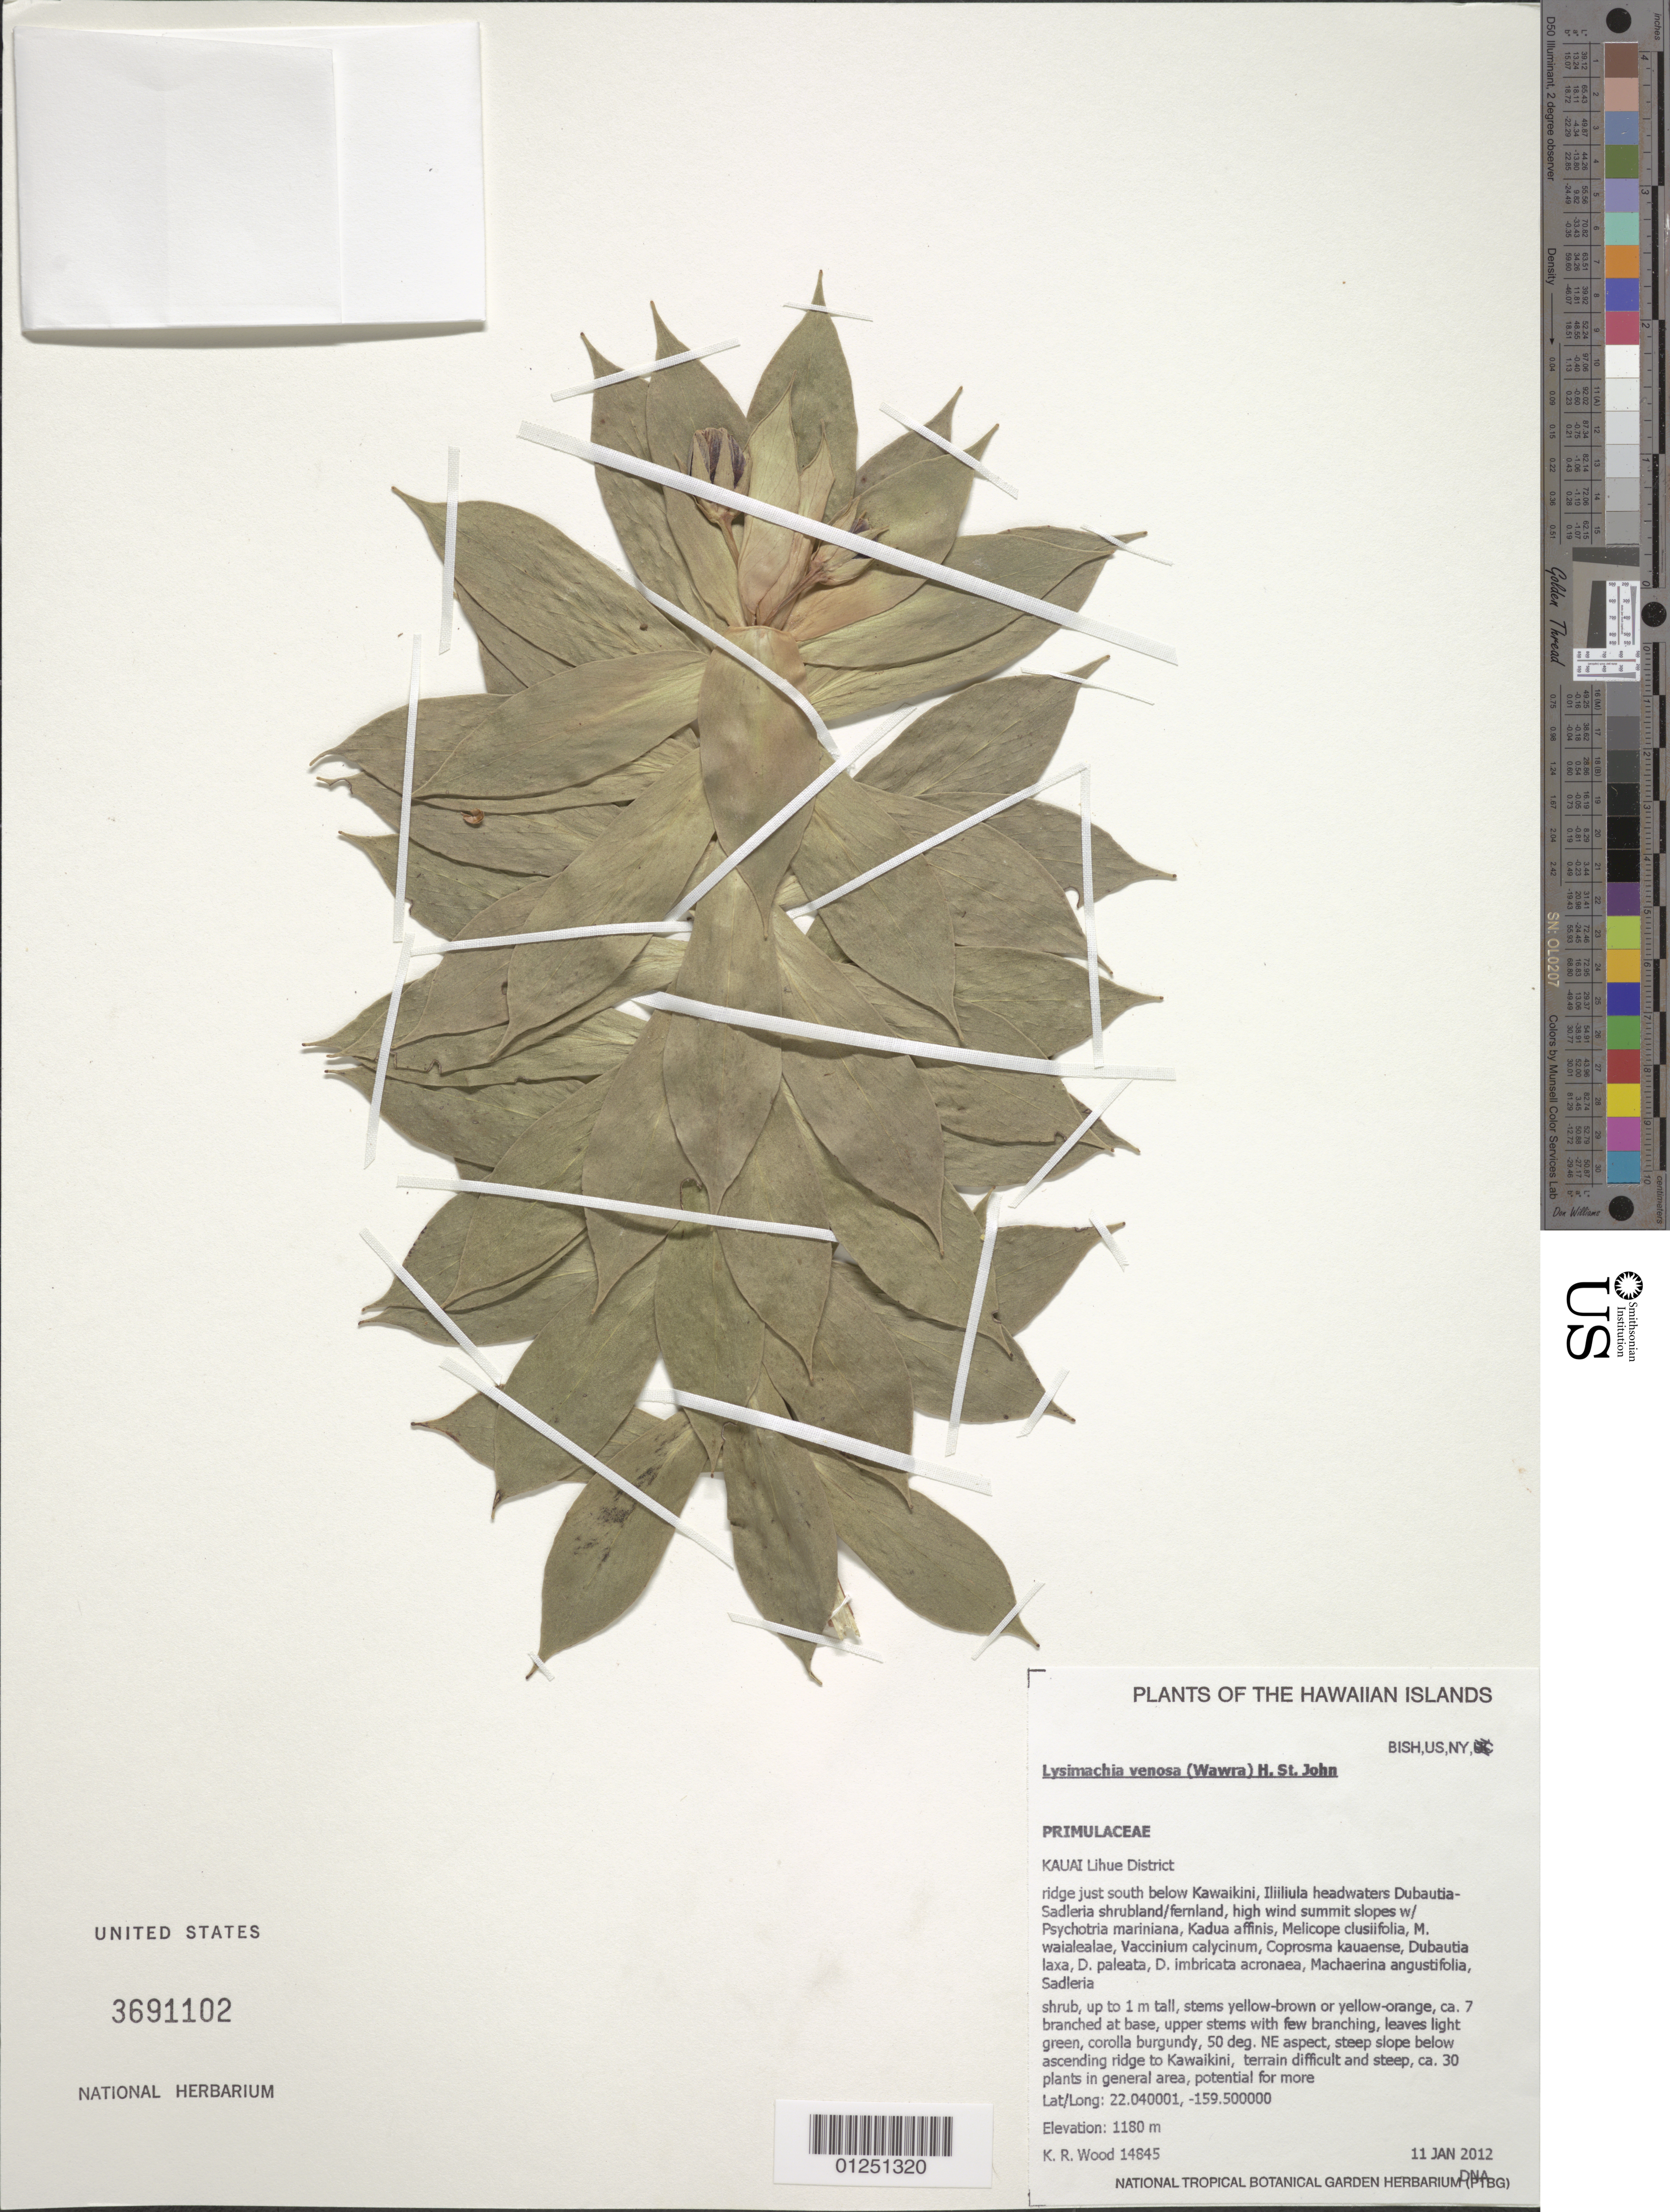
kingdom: Plantae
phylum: Tracheophyta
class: Magnoliopsida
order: Ericales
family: Primulaceae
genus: Lysimachia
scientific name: Lysimachia venosa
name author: (Wawra) H. St. John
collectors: K. R. Wood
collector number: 14845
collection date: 2012-01-11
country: United States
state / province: Hawaii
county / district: Kauai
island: Kaua'i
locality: Lihue District, ridge just south below Kawaikini, Iliiilula headwaters.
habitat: Shrubland/fernland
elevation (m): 1180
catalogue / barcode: US 3691102